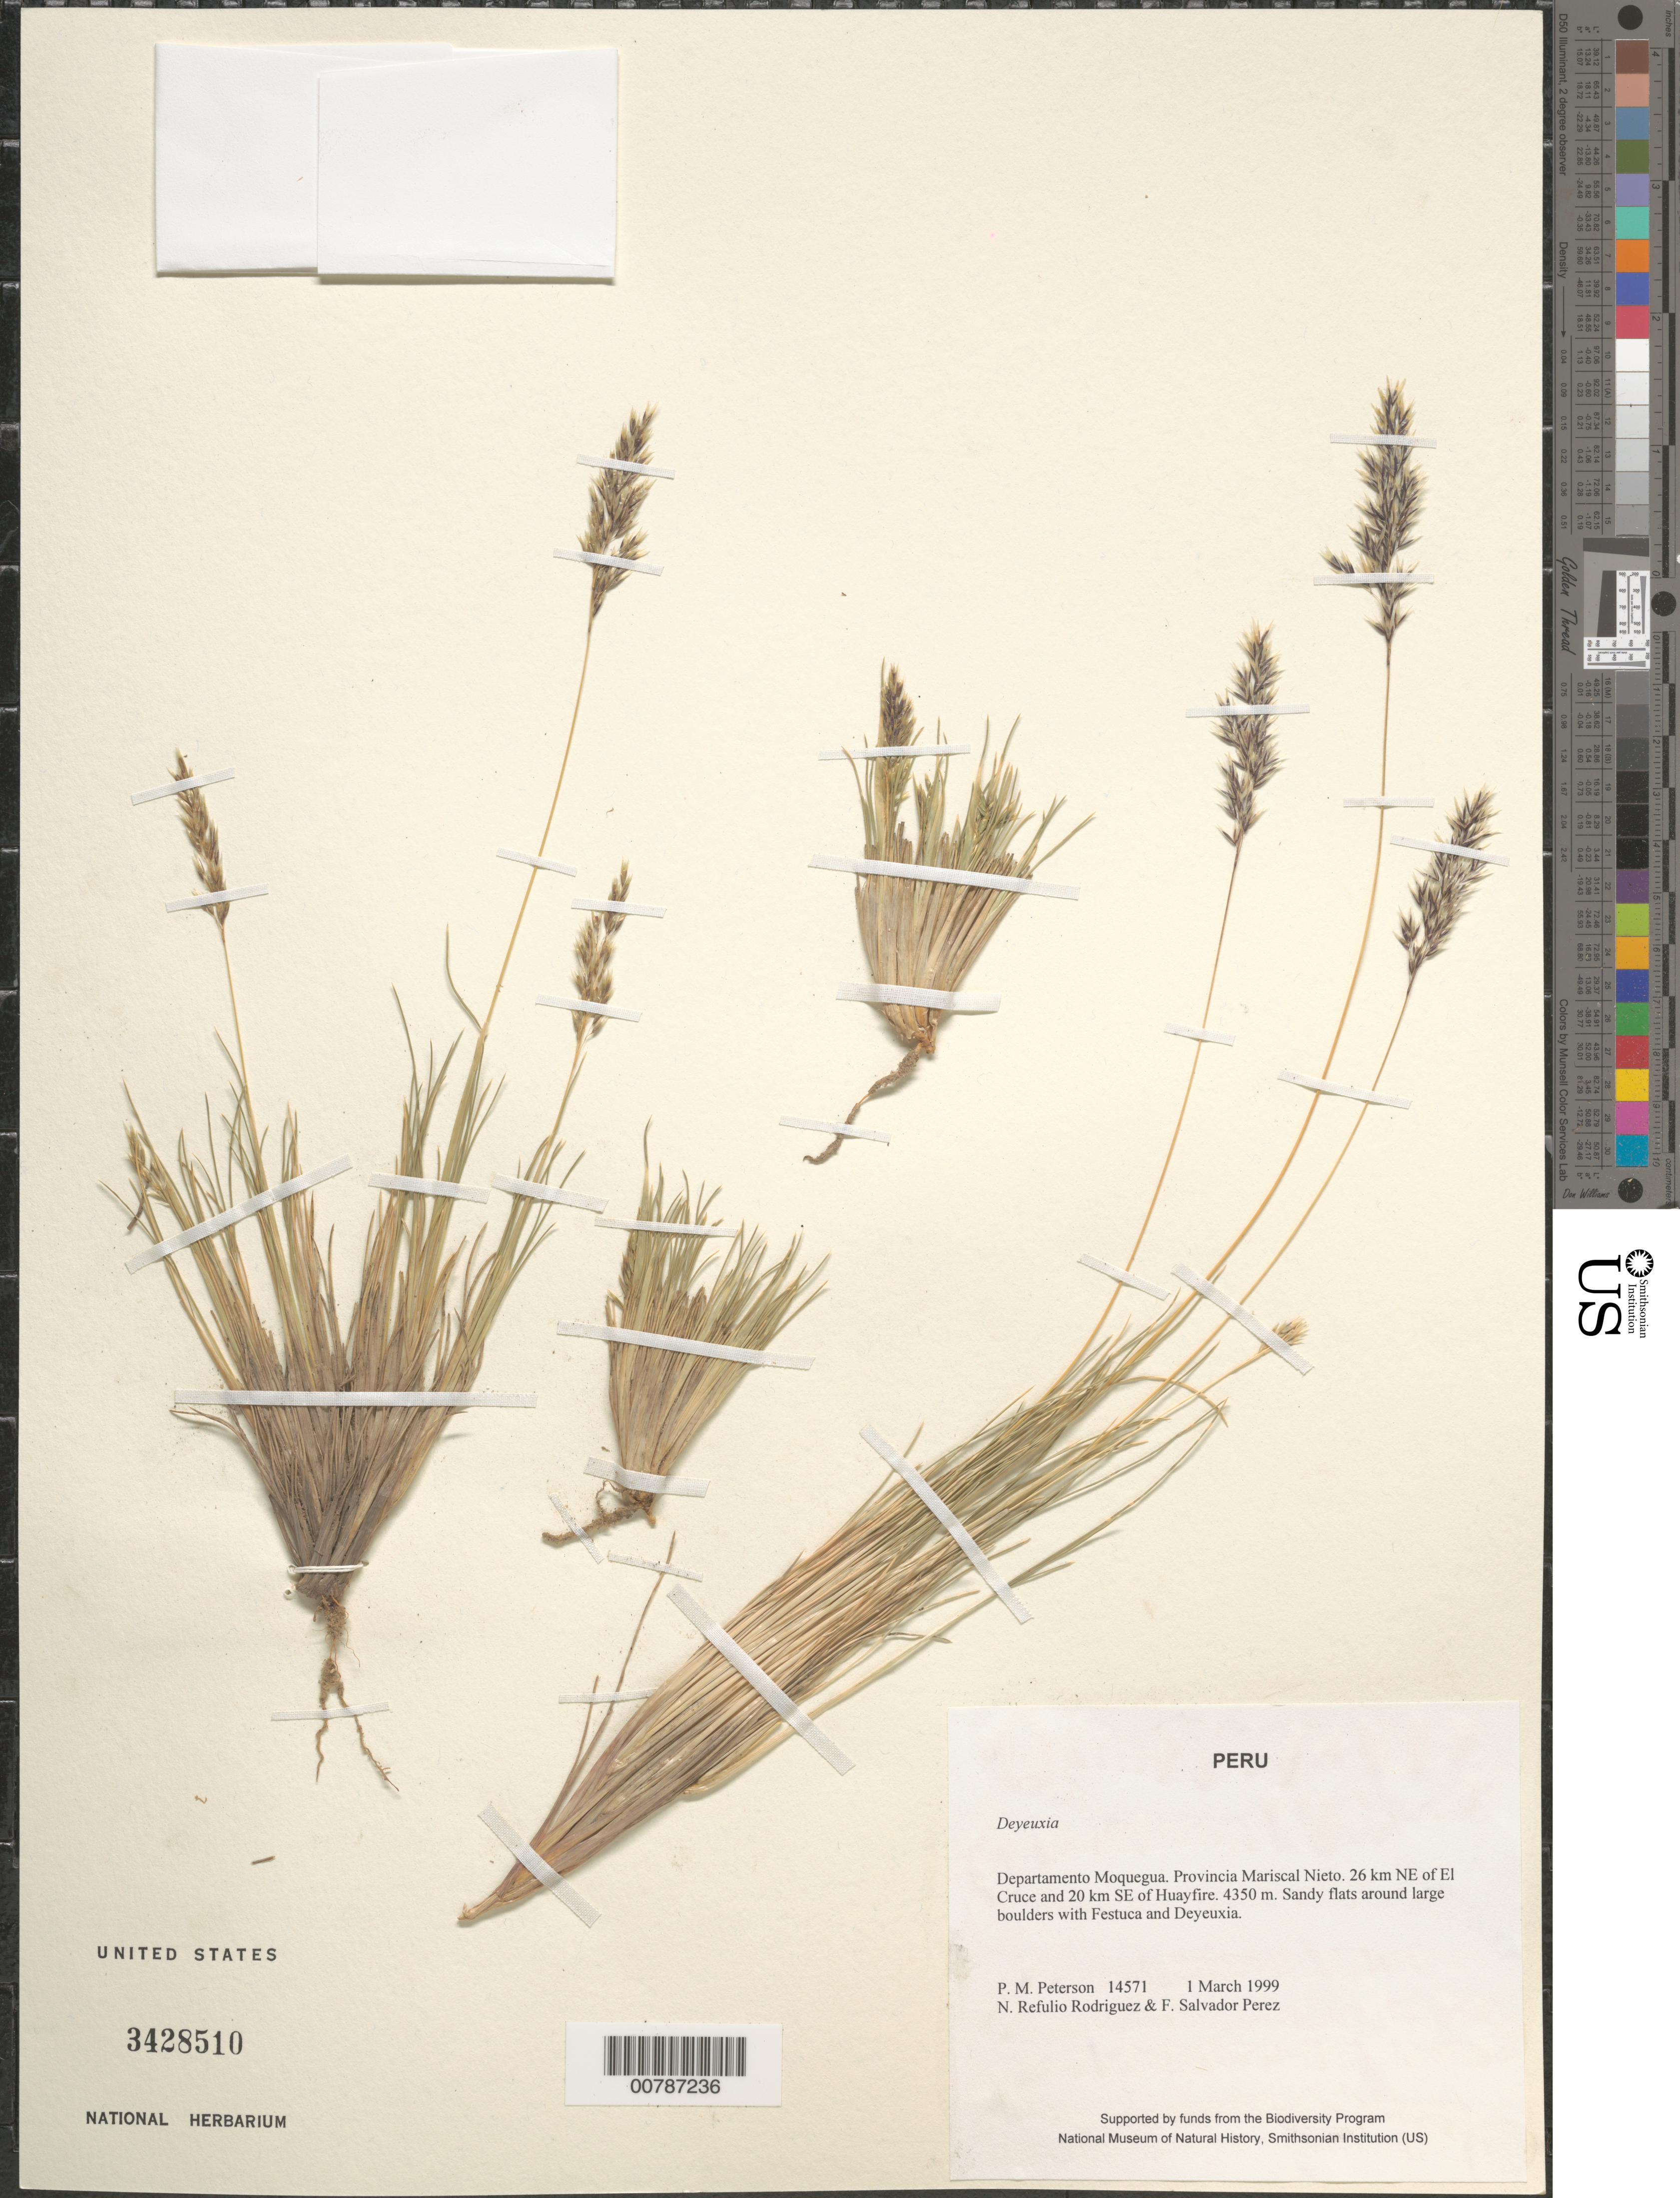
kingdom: Plantae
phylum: Tracheophyta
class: Liliopsida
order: Poales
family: Poaceae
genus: Calamagrostis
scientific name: Calamagrostis sp.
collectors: P. M. Peterson, N. Refulio-Rodríguez & F. Salvador Perez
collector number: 14571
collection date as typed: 01 Mar 1999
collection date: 1999-03-01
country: Peru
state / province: Moquegua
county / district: Mariscal Nieto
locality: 26 km NE of El Cruce and 20 km SE of Huayfire.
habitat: Sandy flats around large boulders with Festuca and Deyeuxia.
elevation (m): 4350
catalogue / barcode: US 3428510